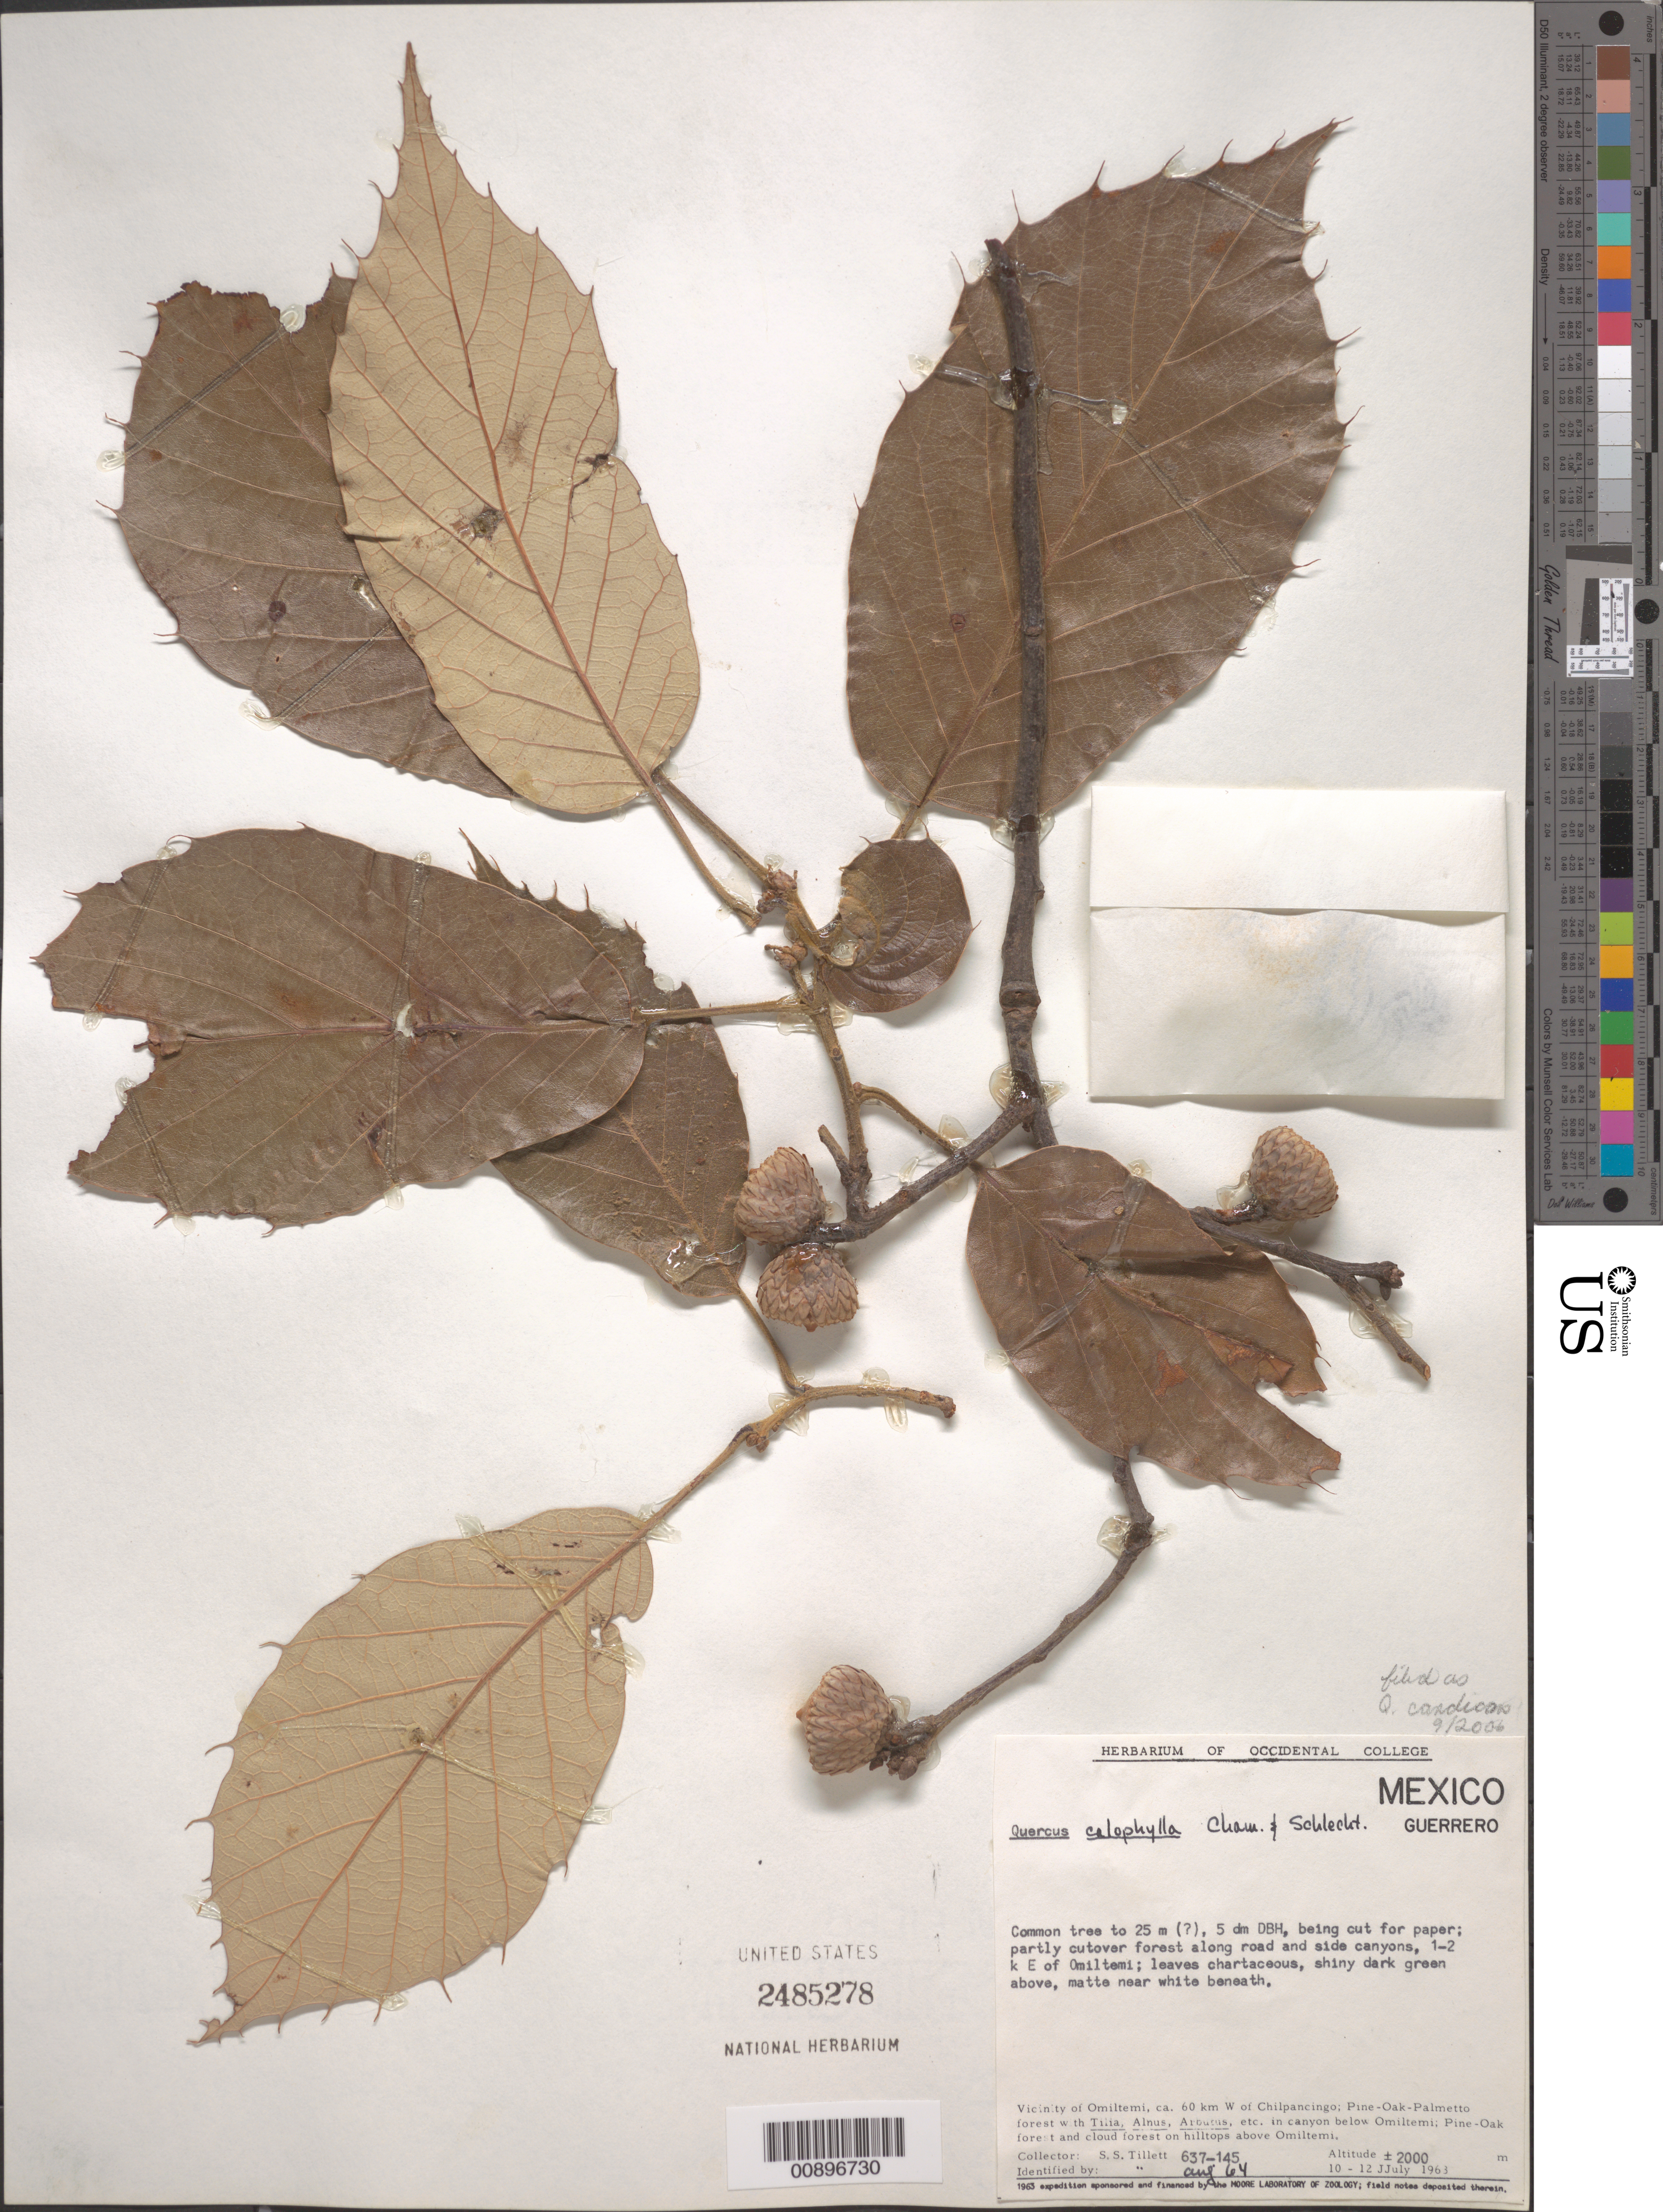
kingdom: Plantae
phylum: Tracheophyta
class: Magnoliopsida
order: Fagales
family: Fagaceae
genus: Quercus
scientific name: Quercus candicans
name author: Née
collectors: S. S. Tillett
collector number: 637-145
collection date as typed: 10 Jul 1963 to 12 Jul 1963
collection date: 1963-07-10/1963-07-12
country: Mexico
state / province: Guerrero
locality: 1-2 Km. E. of Omiltemi, ca. 60 km W of Chilpancingo, Guerrero.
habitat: Partly cutover forest along roaf and side canyons.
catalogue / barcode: US 2485278